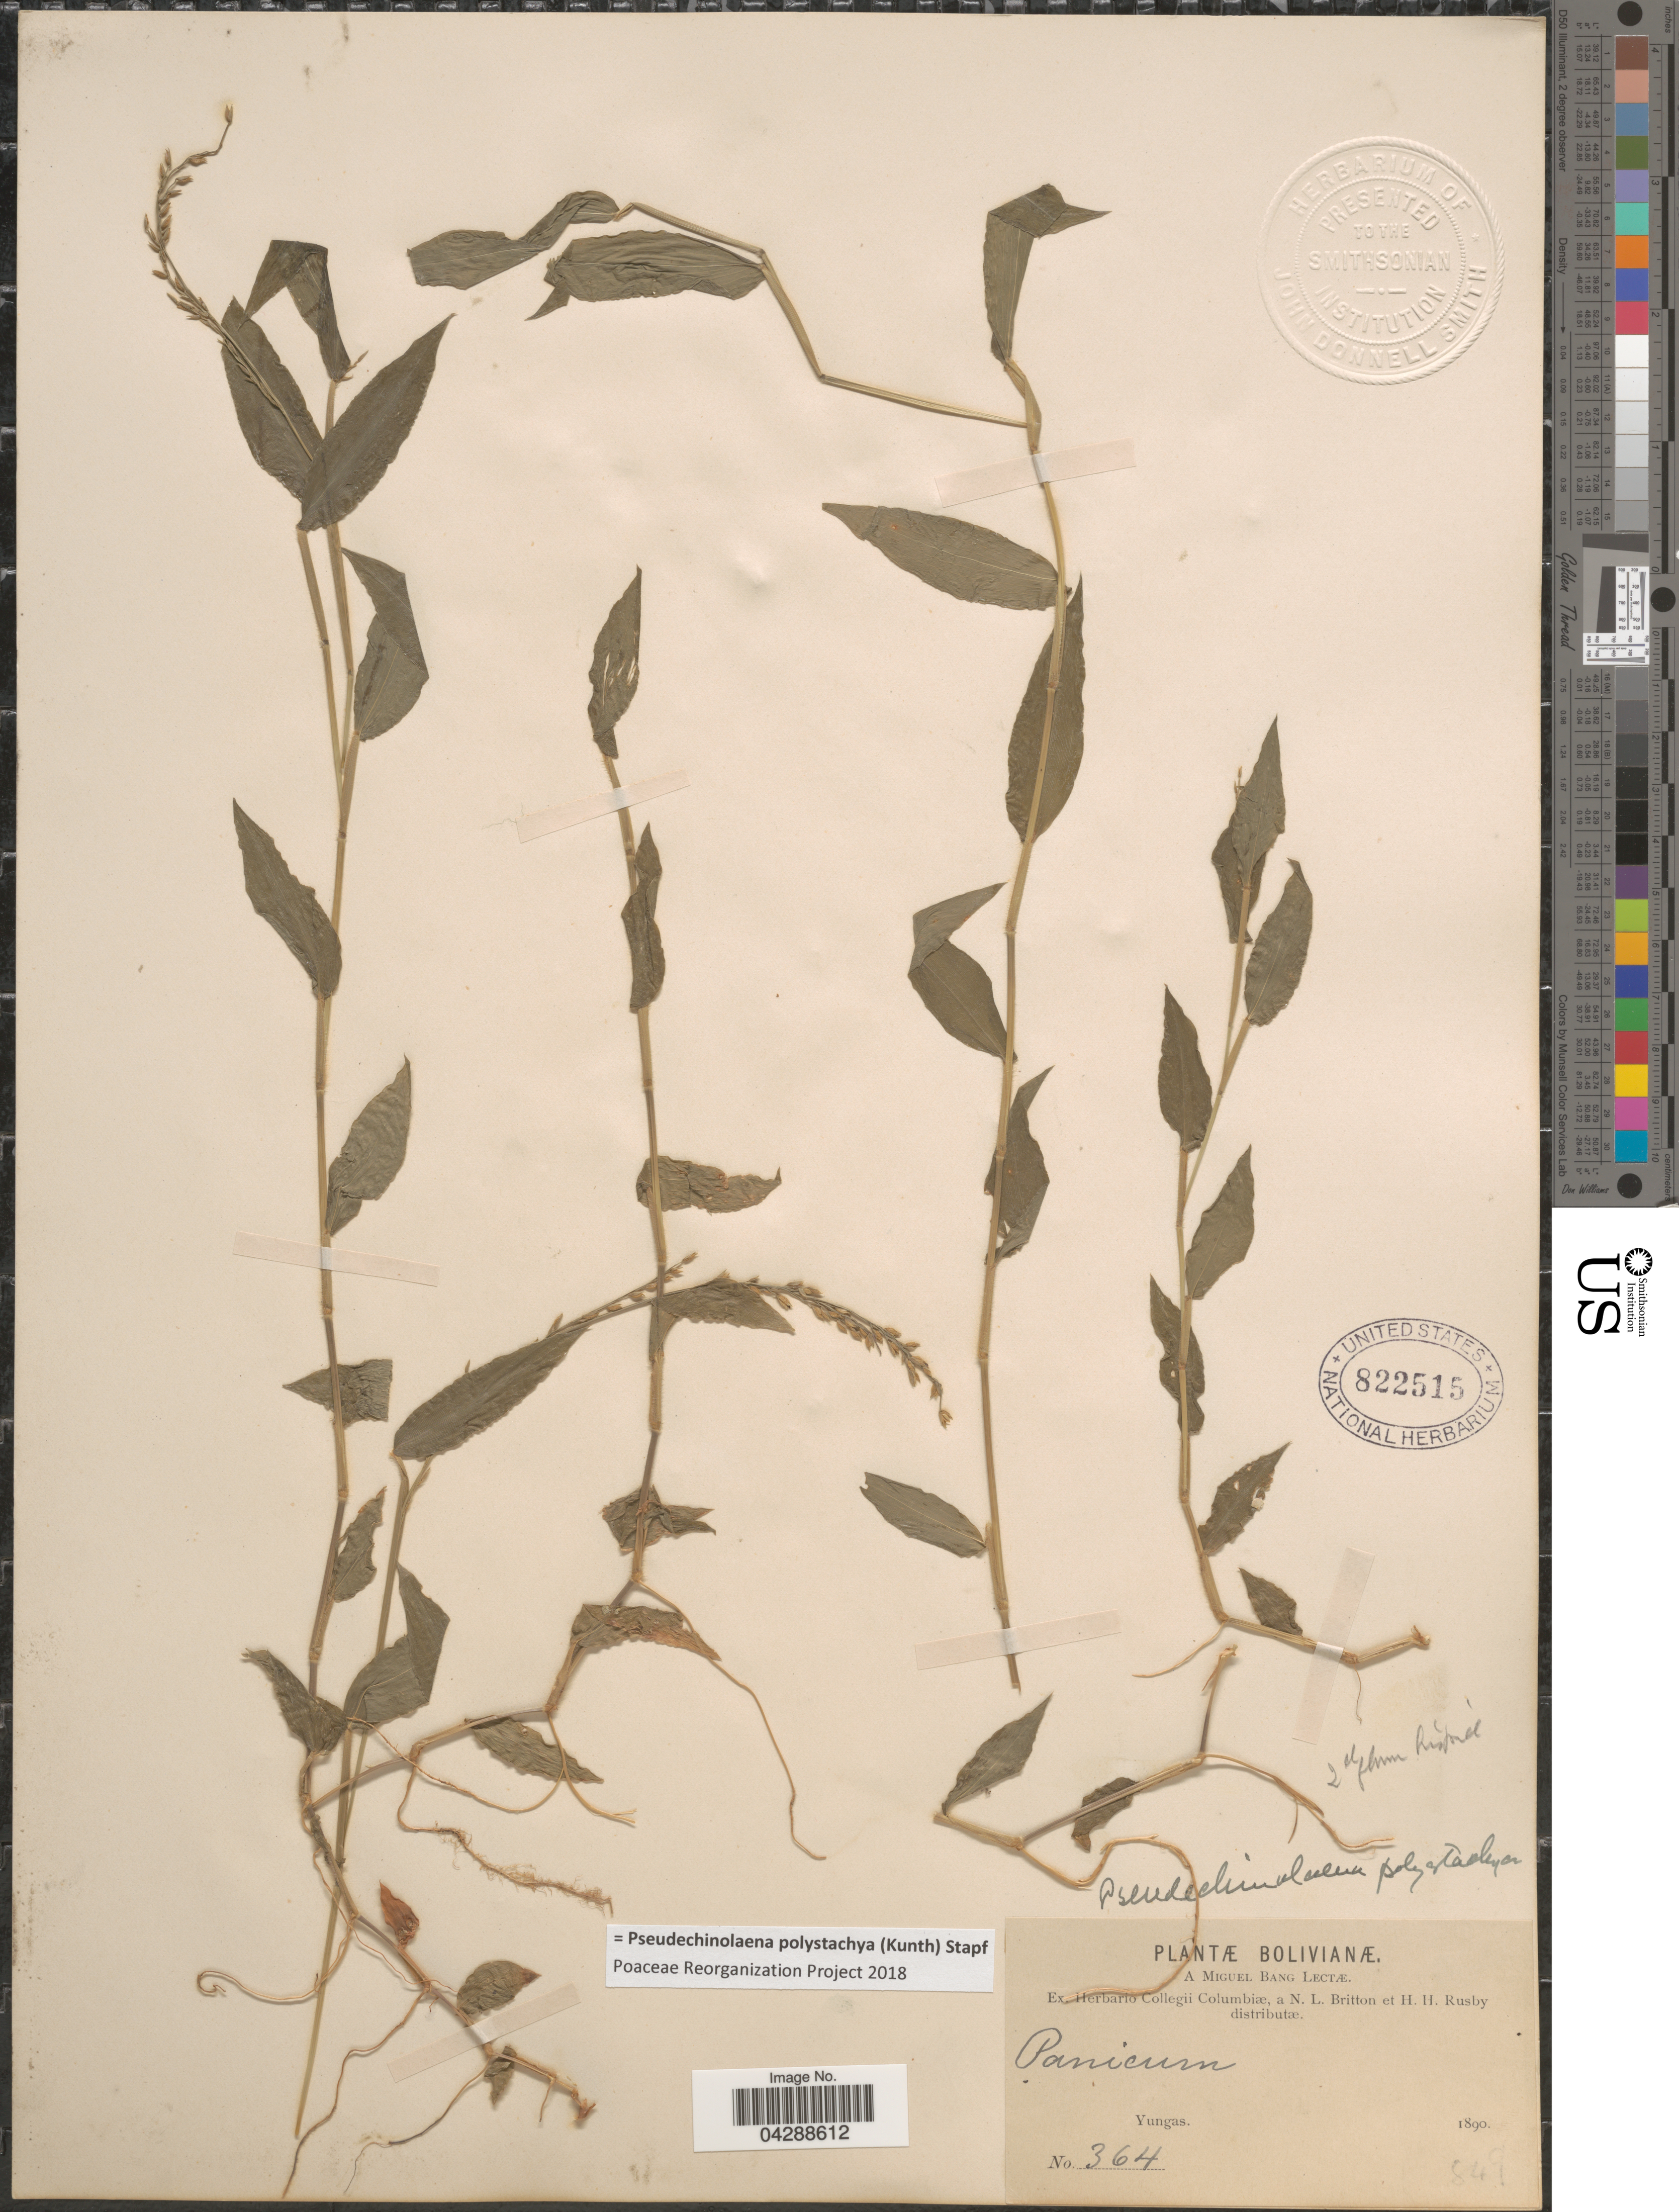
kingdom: Plantae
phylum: Tracheophyta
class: Liliopsida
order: Poales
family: Poaceae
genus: Pseudechinolaena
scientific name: Pseudechinolaena polystachya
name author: (Kunth) Stapf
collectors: M. Bang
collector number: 364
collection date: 1890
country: Bolivia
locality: Yungas.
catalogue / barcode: US 822515